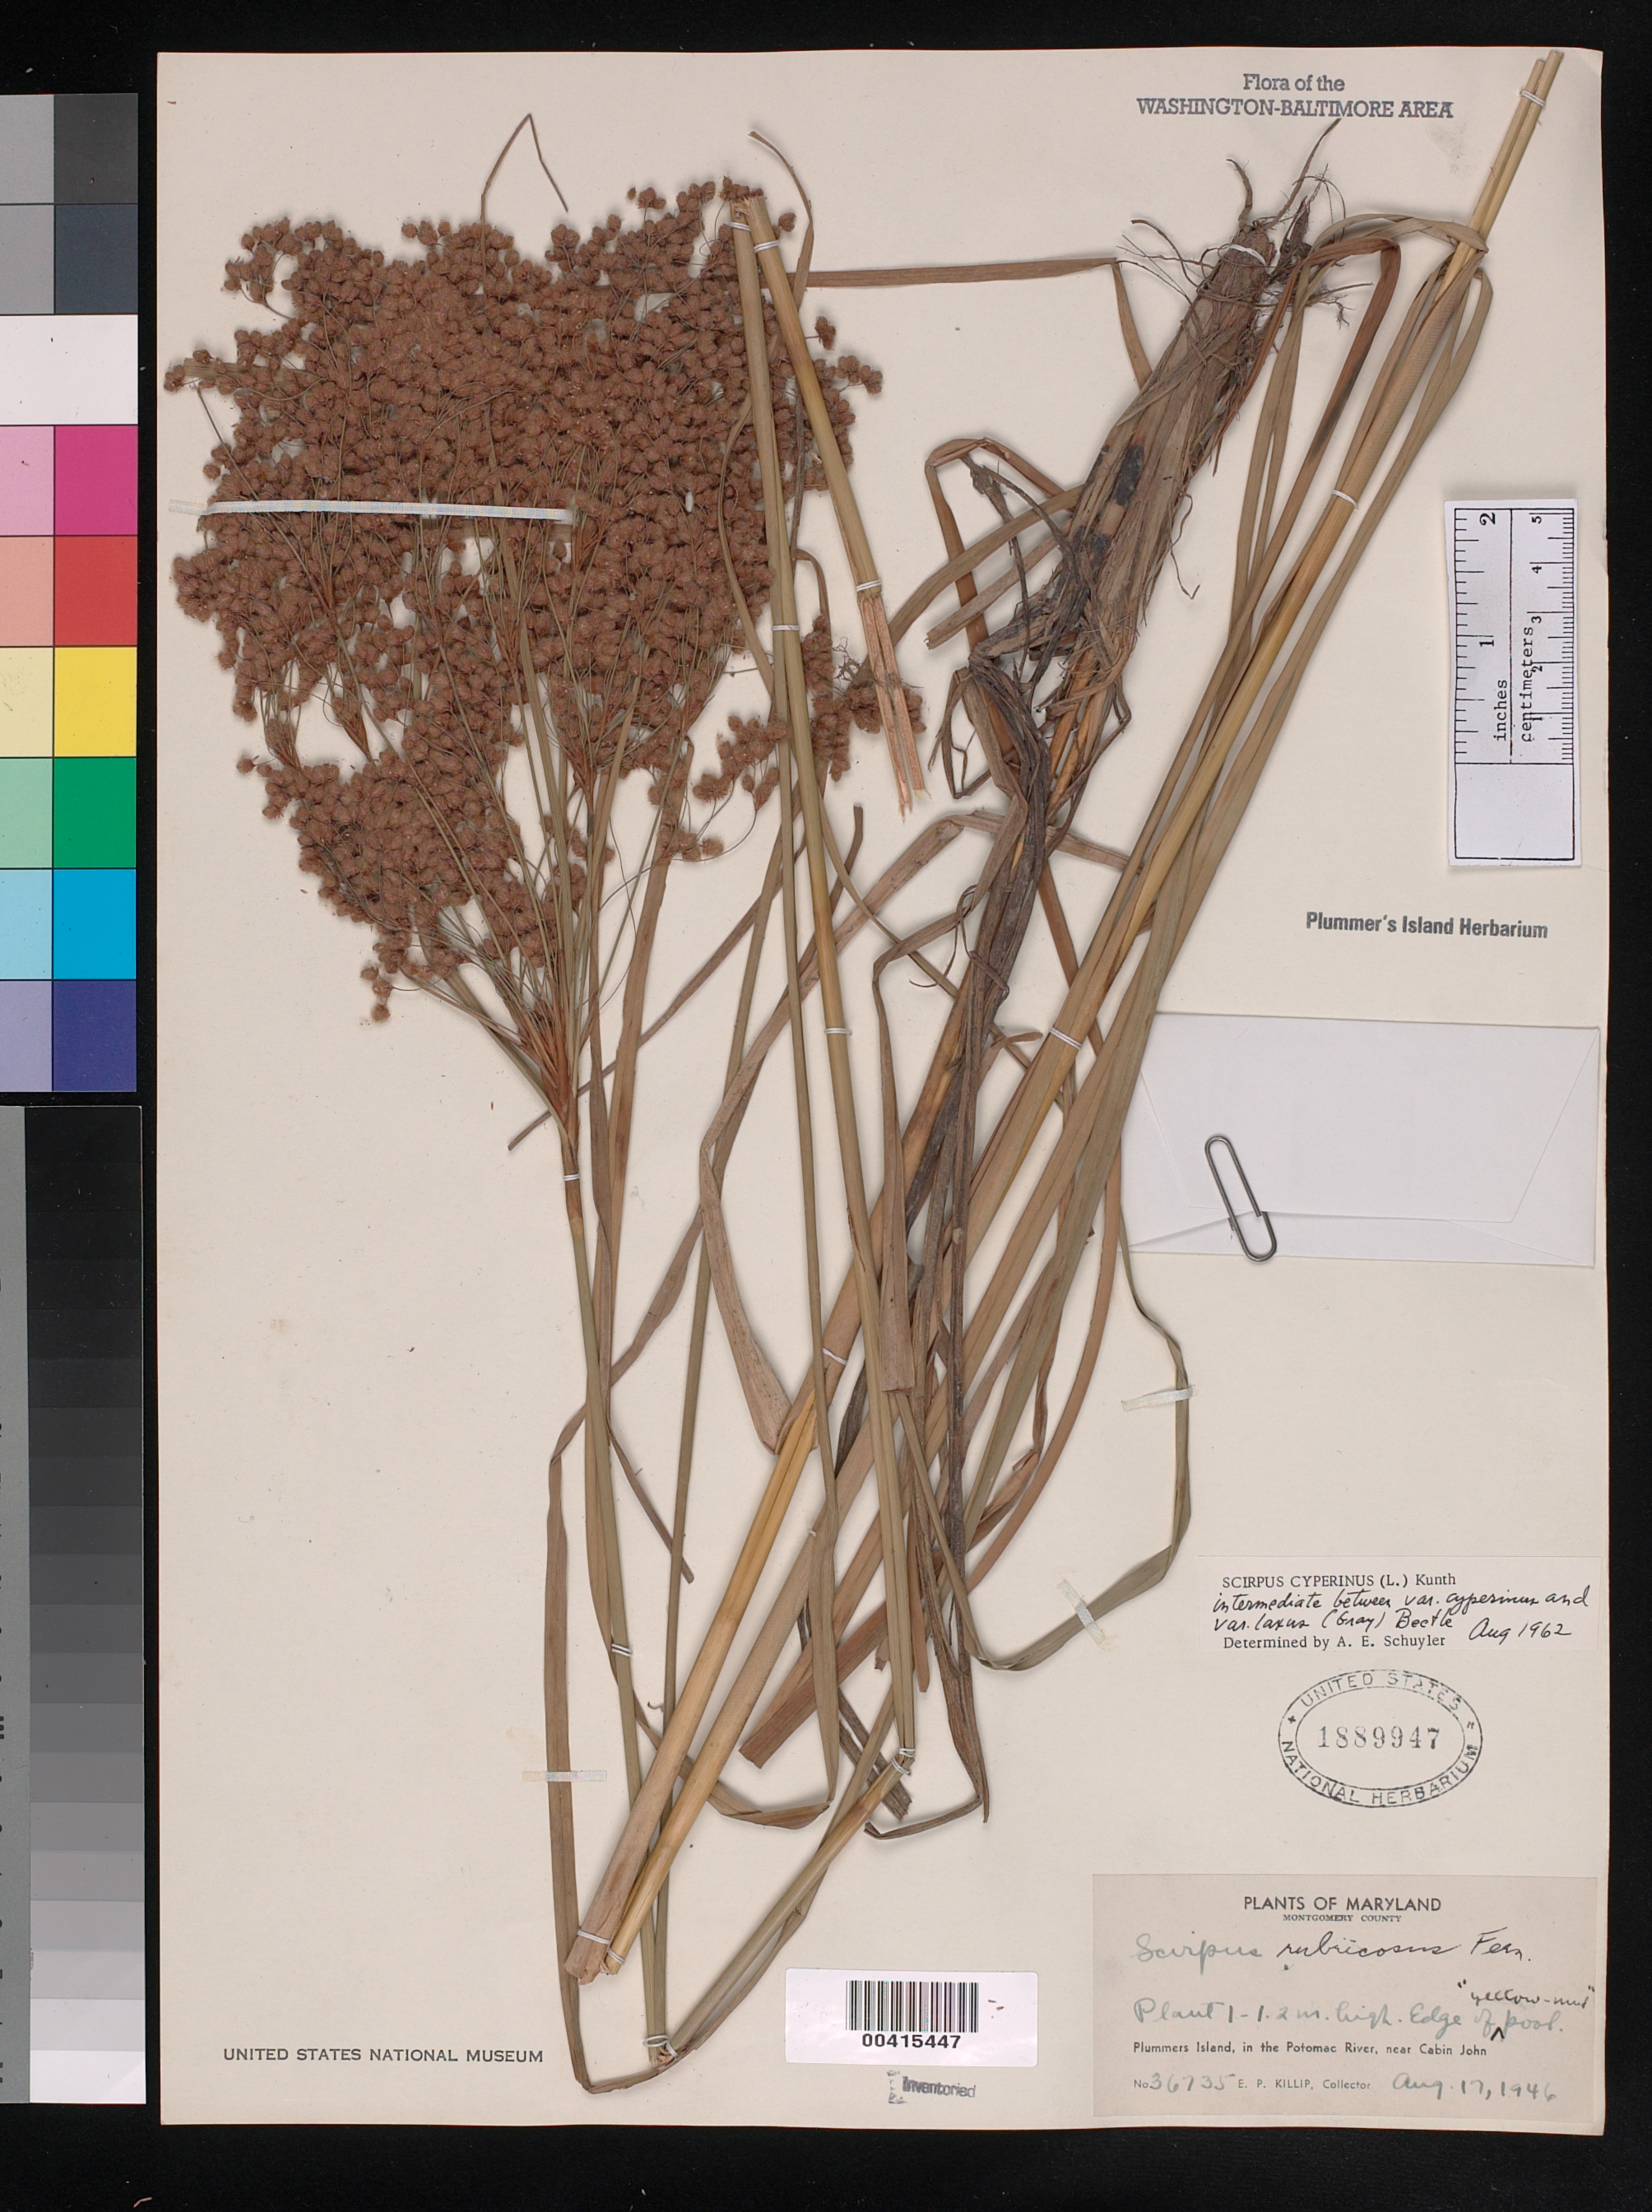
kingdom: Plantae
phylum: Tracheophyta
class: Liliopsida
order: Poales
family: Cyperaceae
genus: Scirpus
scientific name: Scirpus cyperinus (L.) Kunth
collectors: E. P. Killip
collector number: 36735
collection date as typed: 17 Aug 1946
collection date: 1946-08-17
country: United States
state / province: Maryland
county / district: Montgomery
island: Plummers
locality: Plummer's Island; edge of "yellow mud" pool C. & O. Canal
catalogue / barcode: US 1889947